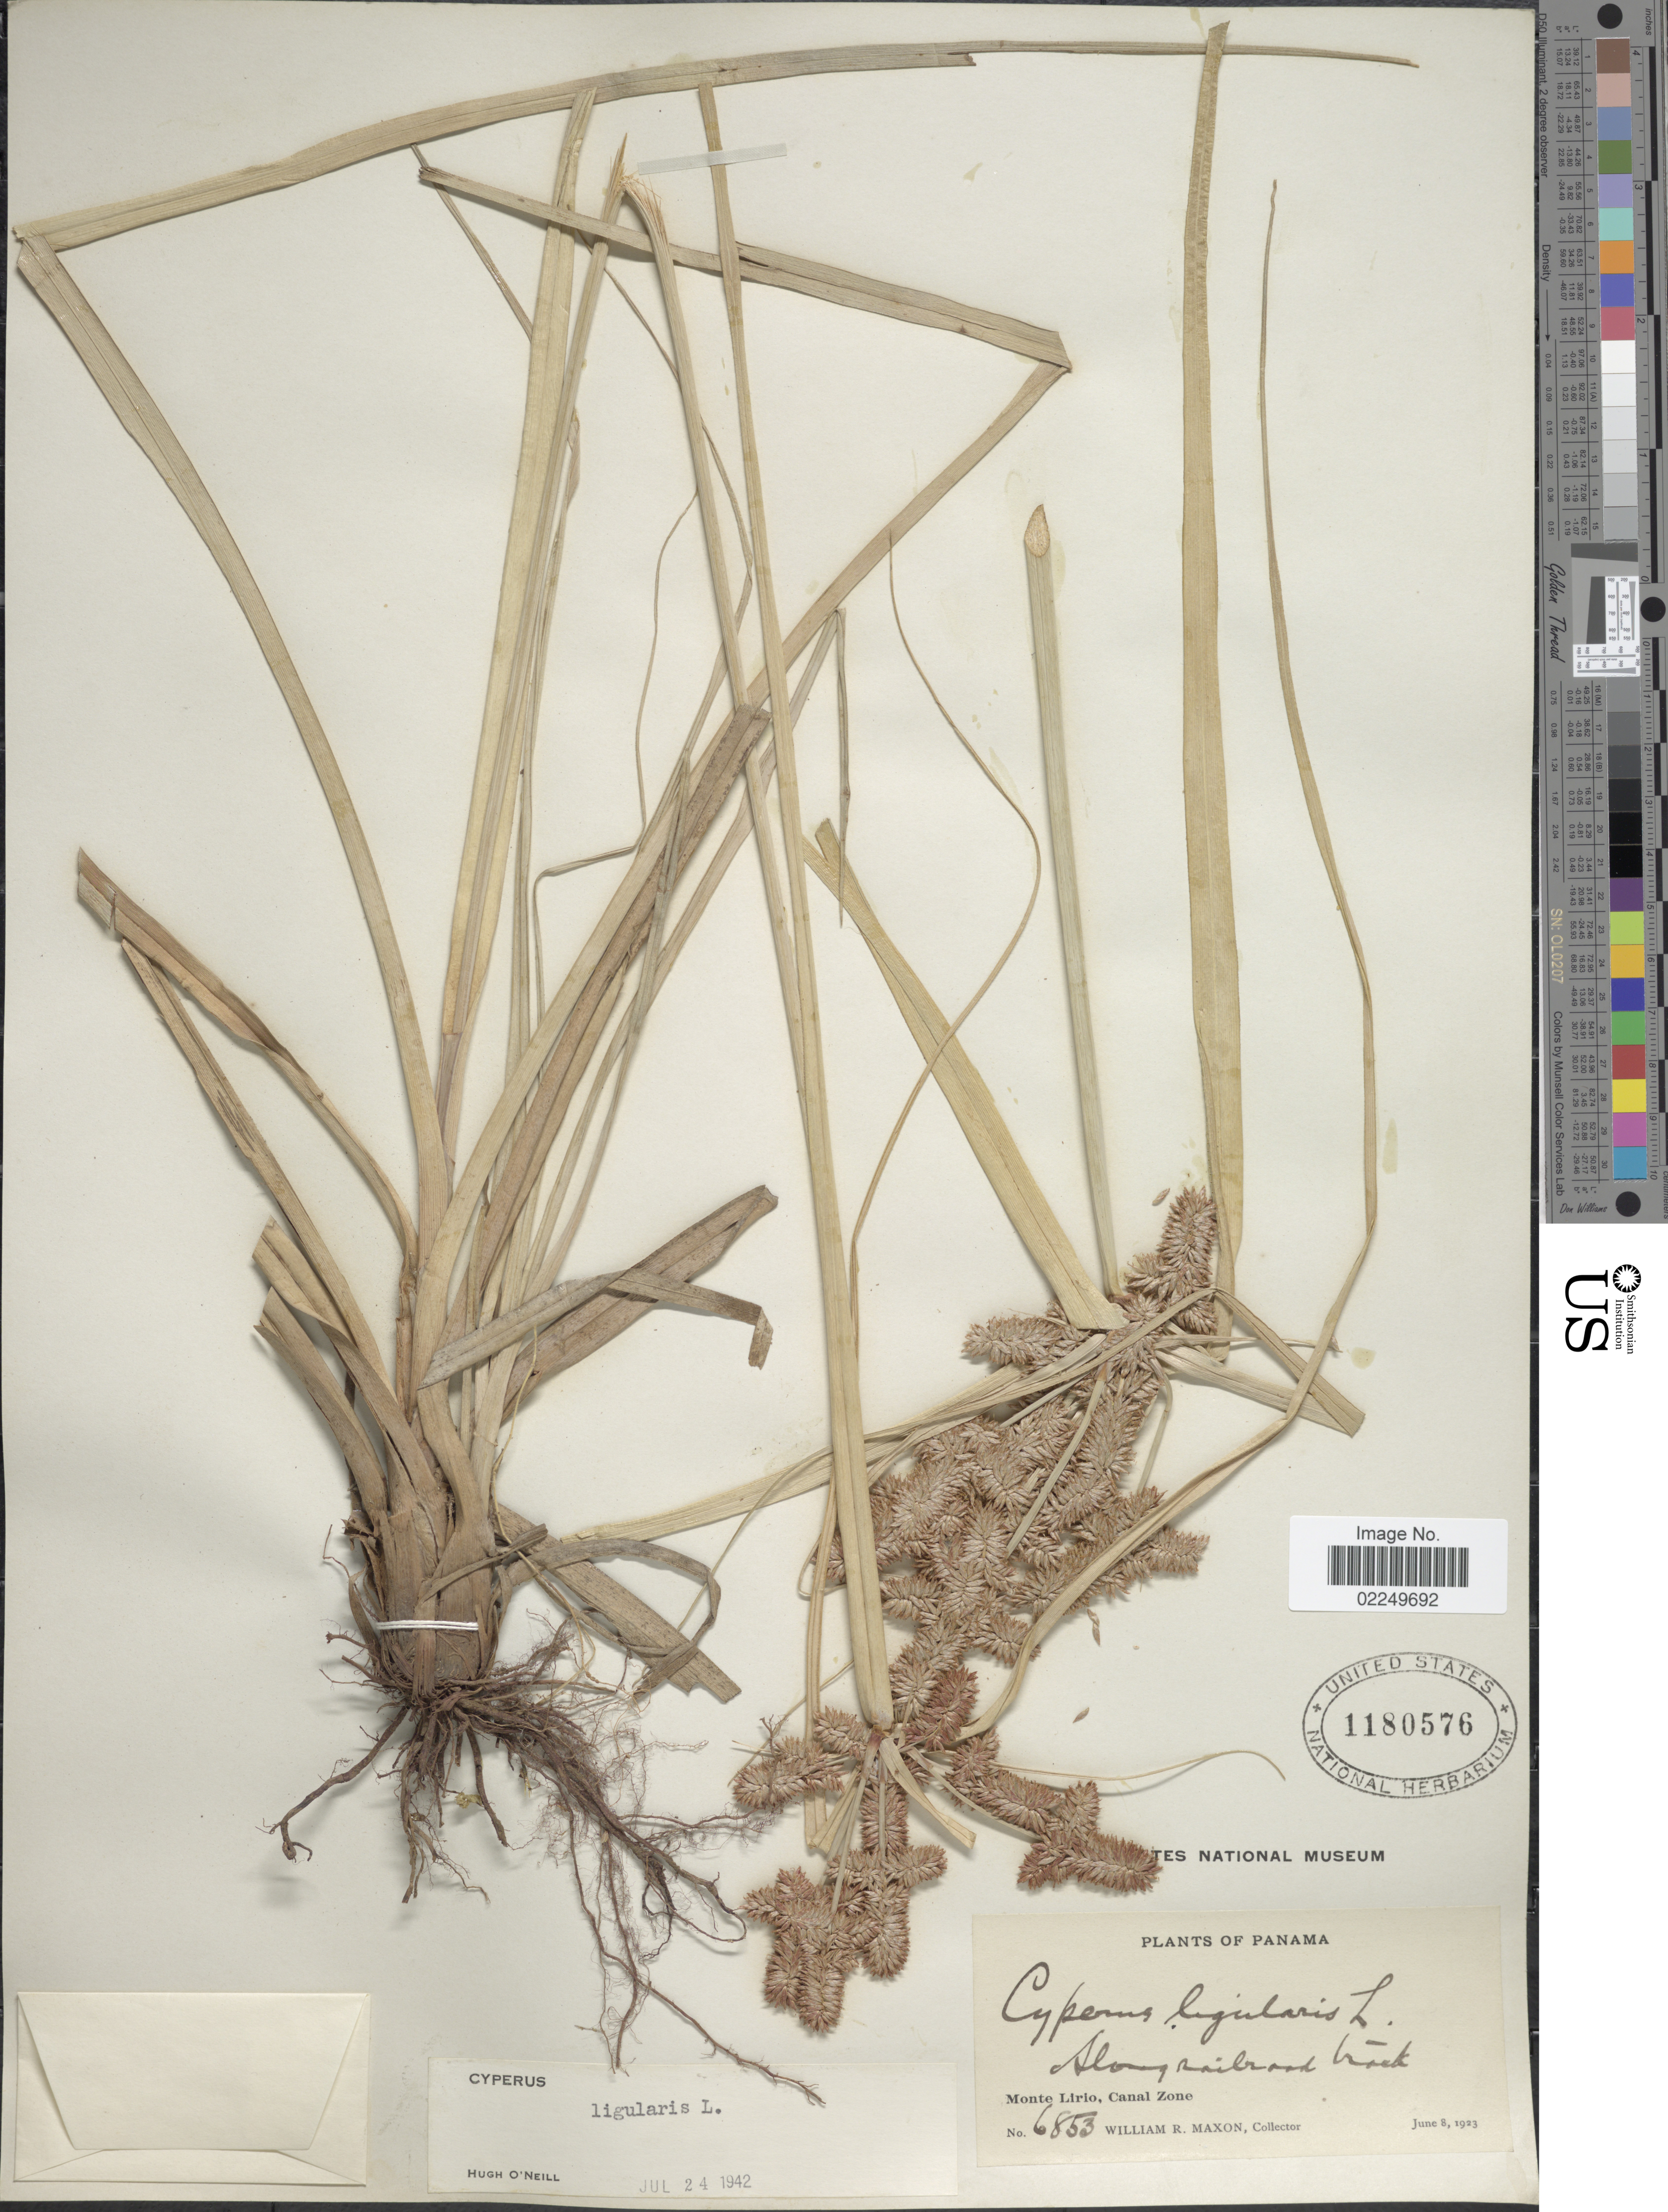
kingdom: Plantae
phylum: Tracheophyta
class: Liliopsida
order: Poales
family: Cyperaceae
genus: Cyperus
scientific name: Cyperus ligularis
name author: L.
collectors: W. R. Maxon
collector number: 6853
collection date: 1923-06-08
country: Panama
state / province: Colón / Panamá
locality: Along railroad trakc, Monte Lirio, Canal Zone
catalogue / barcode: US 1180576